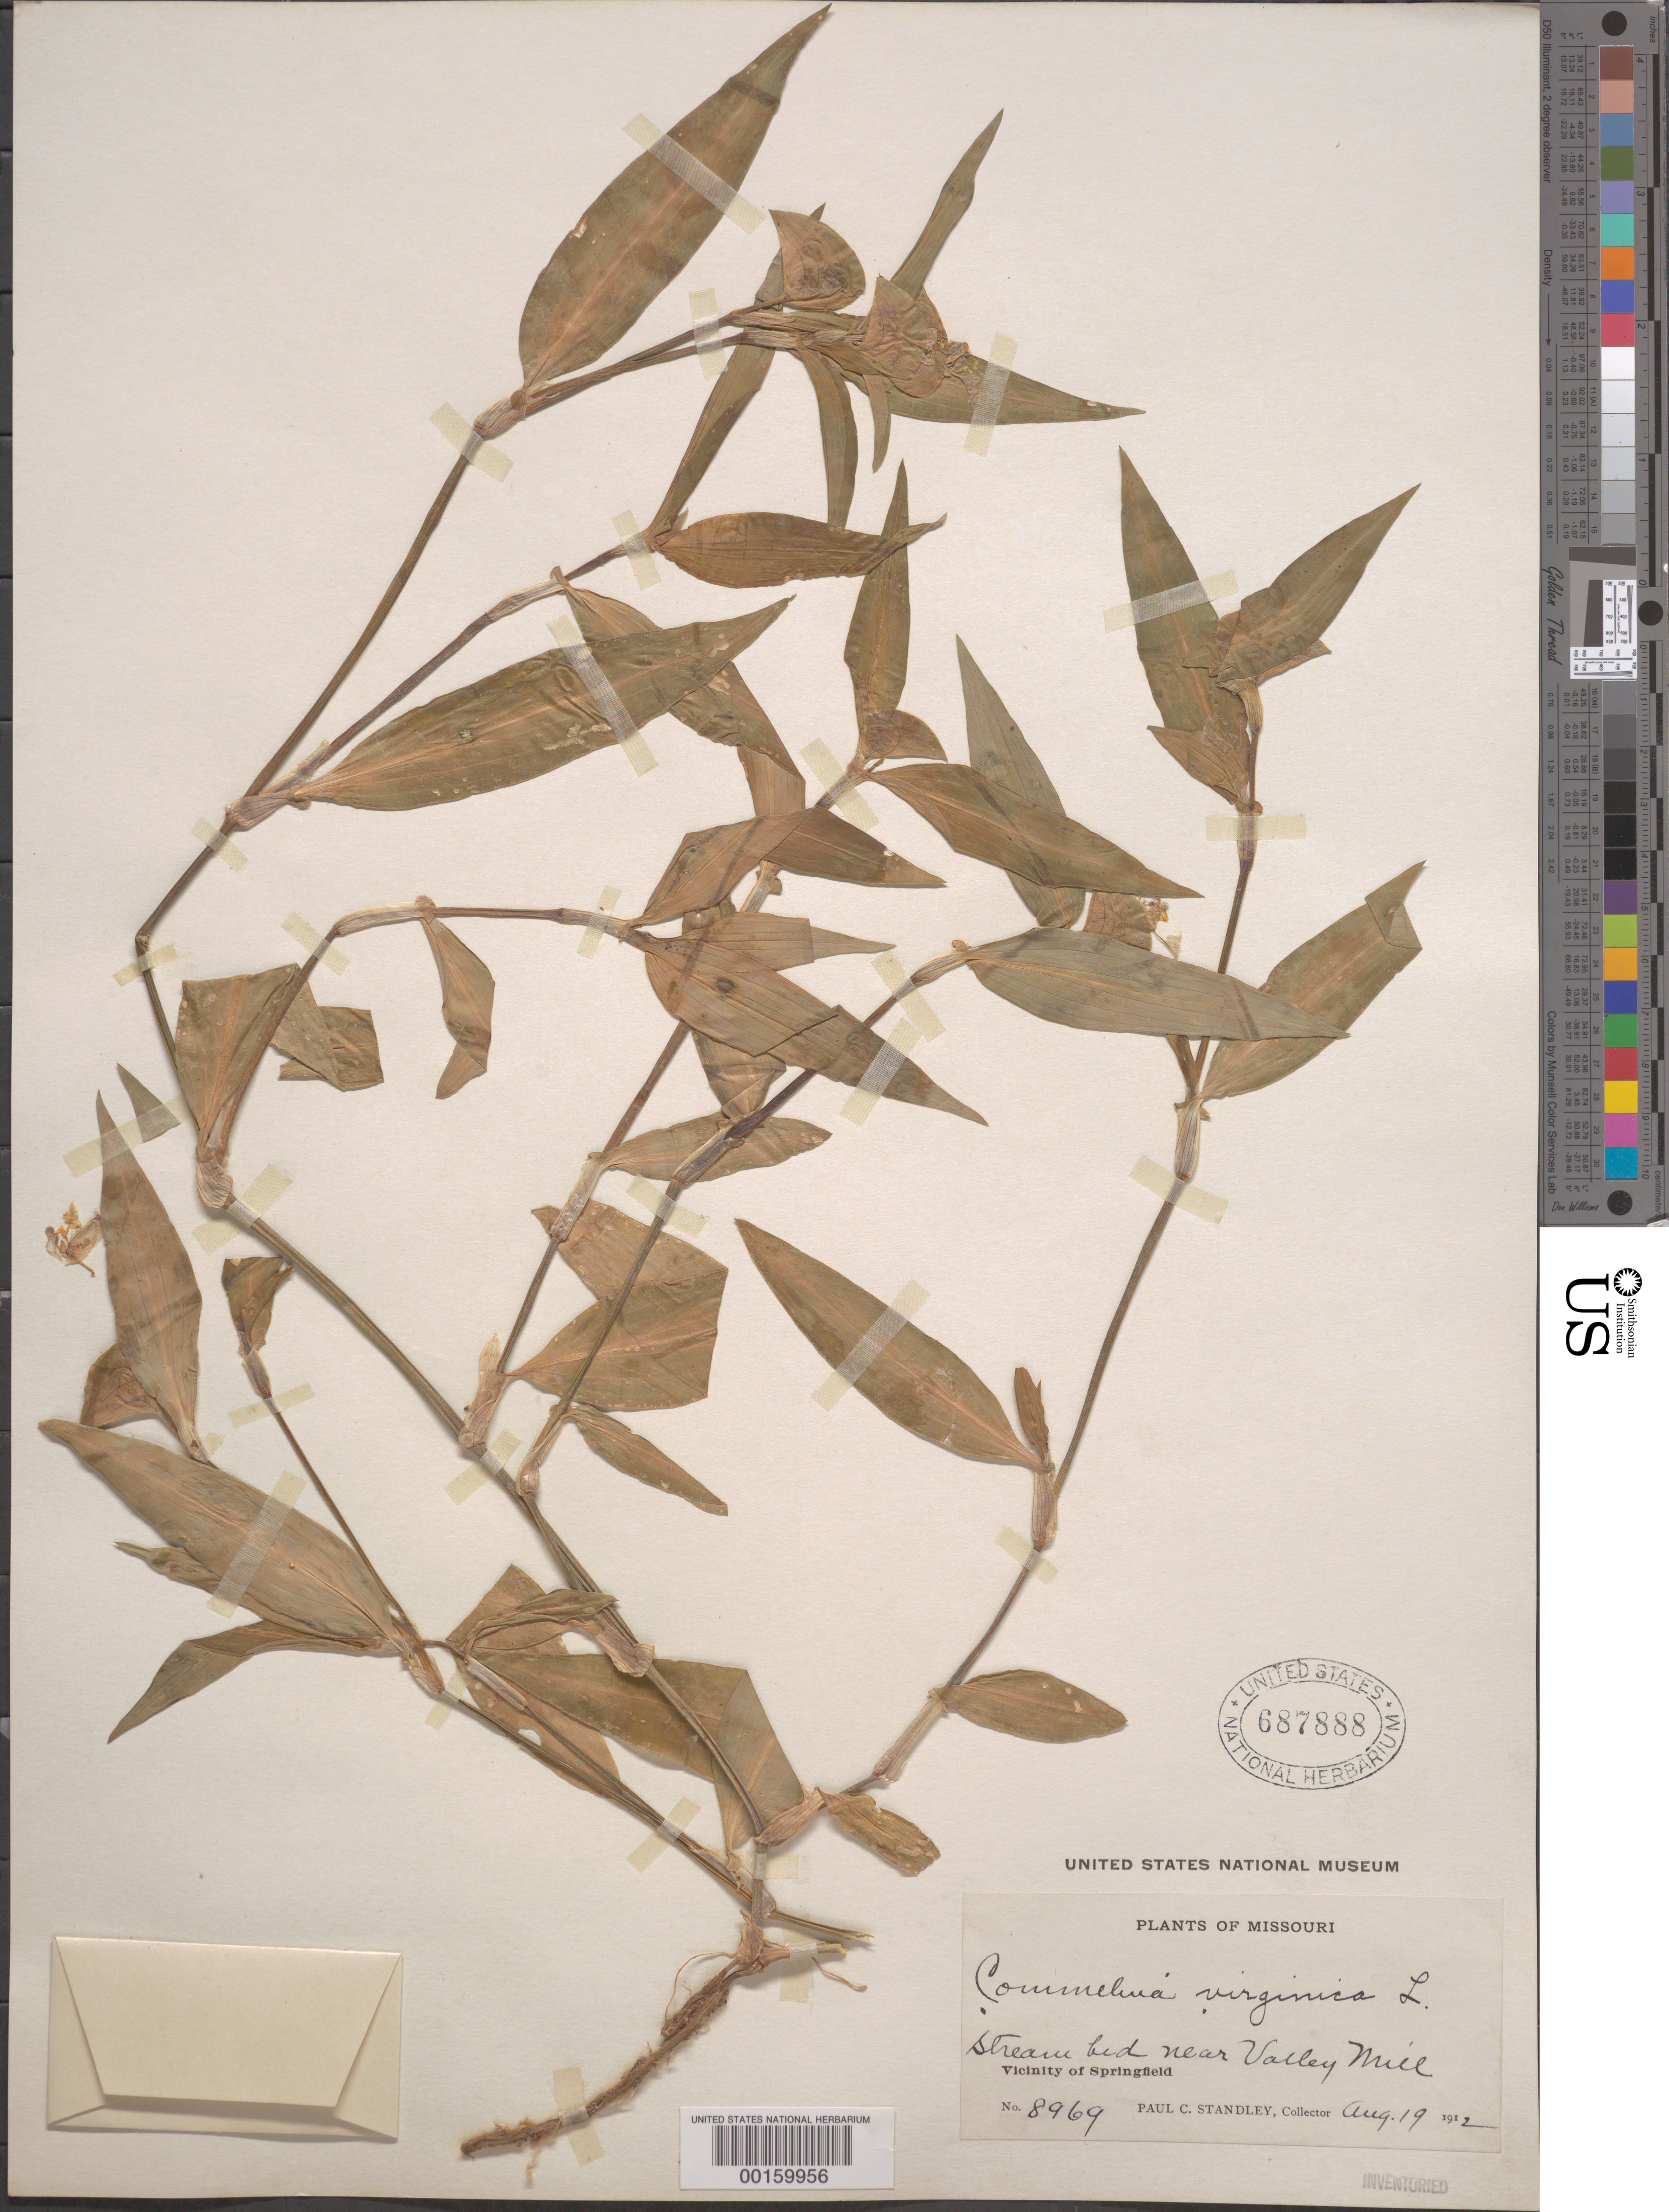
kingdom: Plantae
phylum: Tracheophyta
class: Liliopsida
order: Commelinales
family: Commelinaceae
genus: Commelina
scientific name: Commelina erecta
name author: L.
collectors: P. C. Standley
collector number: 8969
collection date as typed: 19 Aug 1912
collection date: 1912-08-19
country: United States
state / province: Missouri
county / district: Greene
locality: Springfield, near valley mill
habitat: Stream bed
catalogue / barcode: US 687888